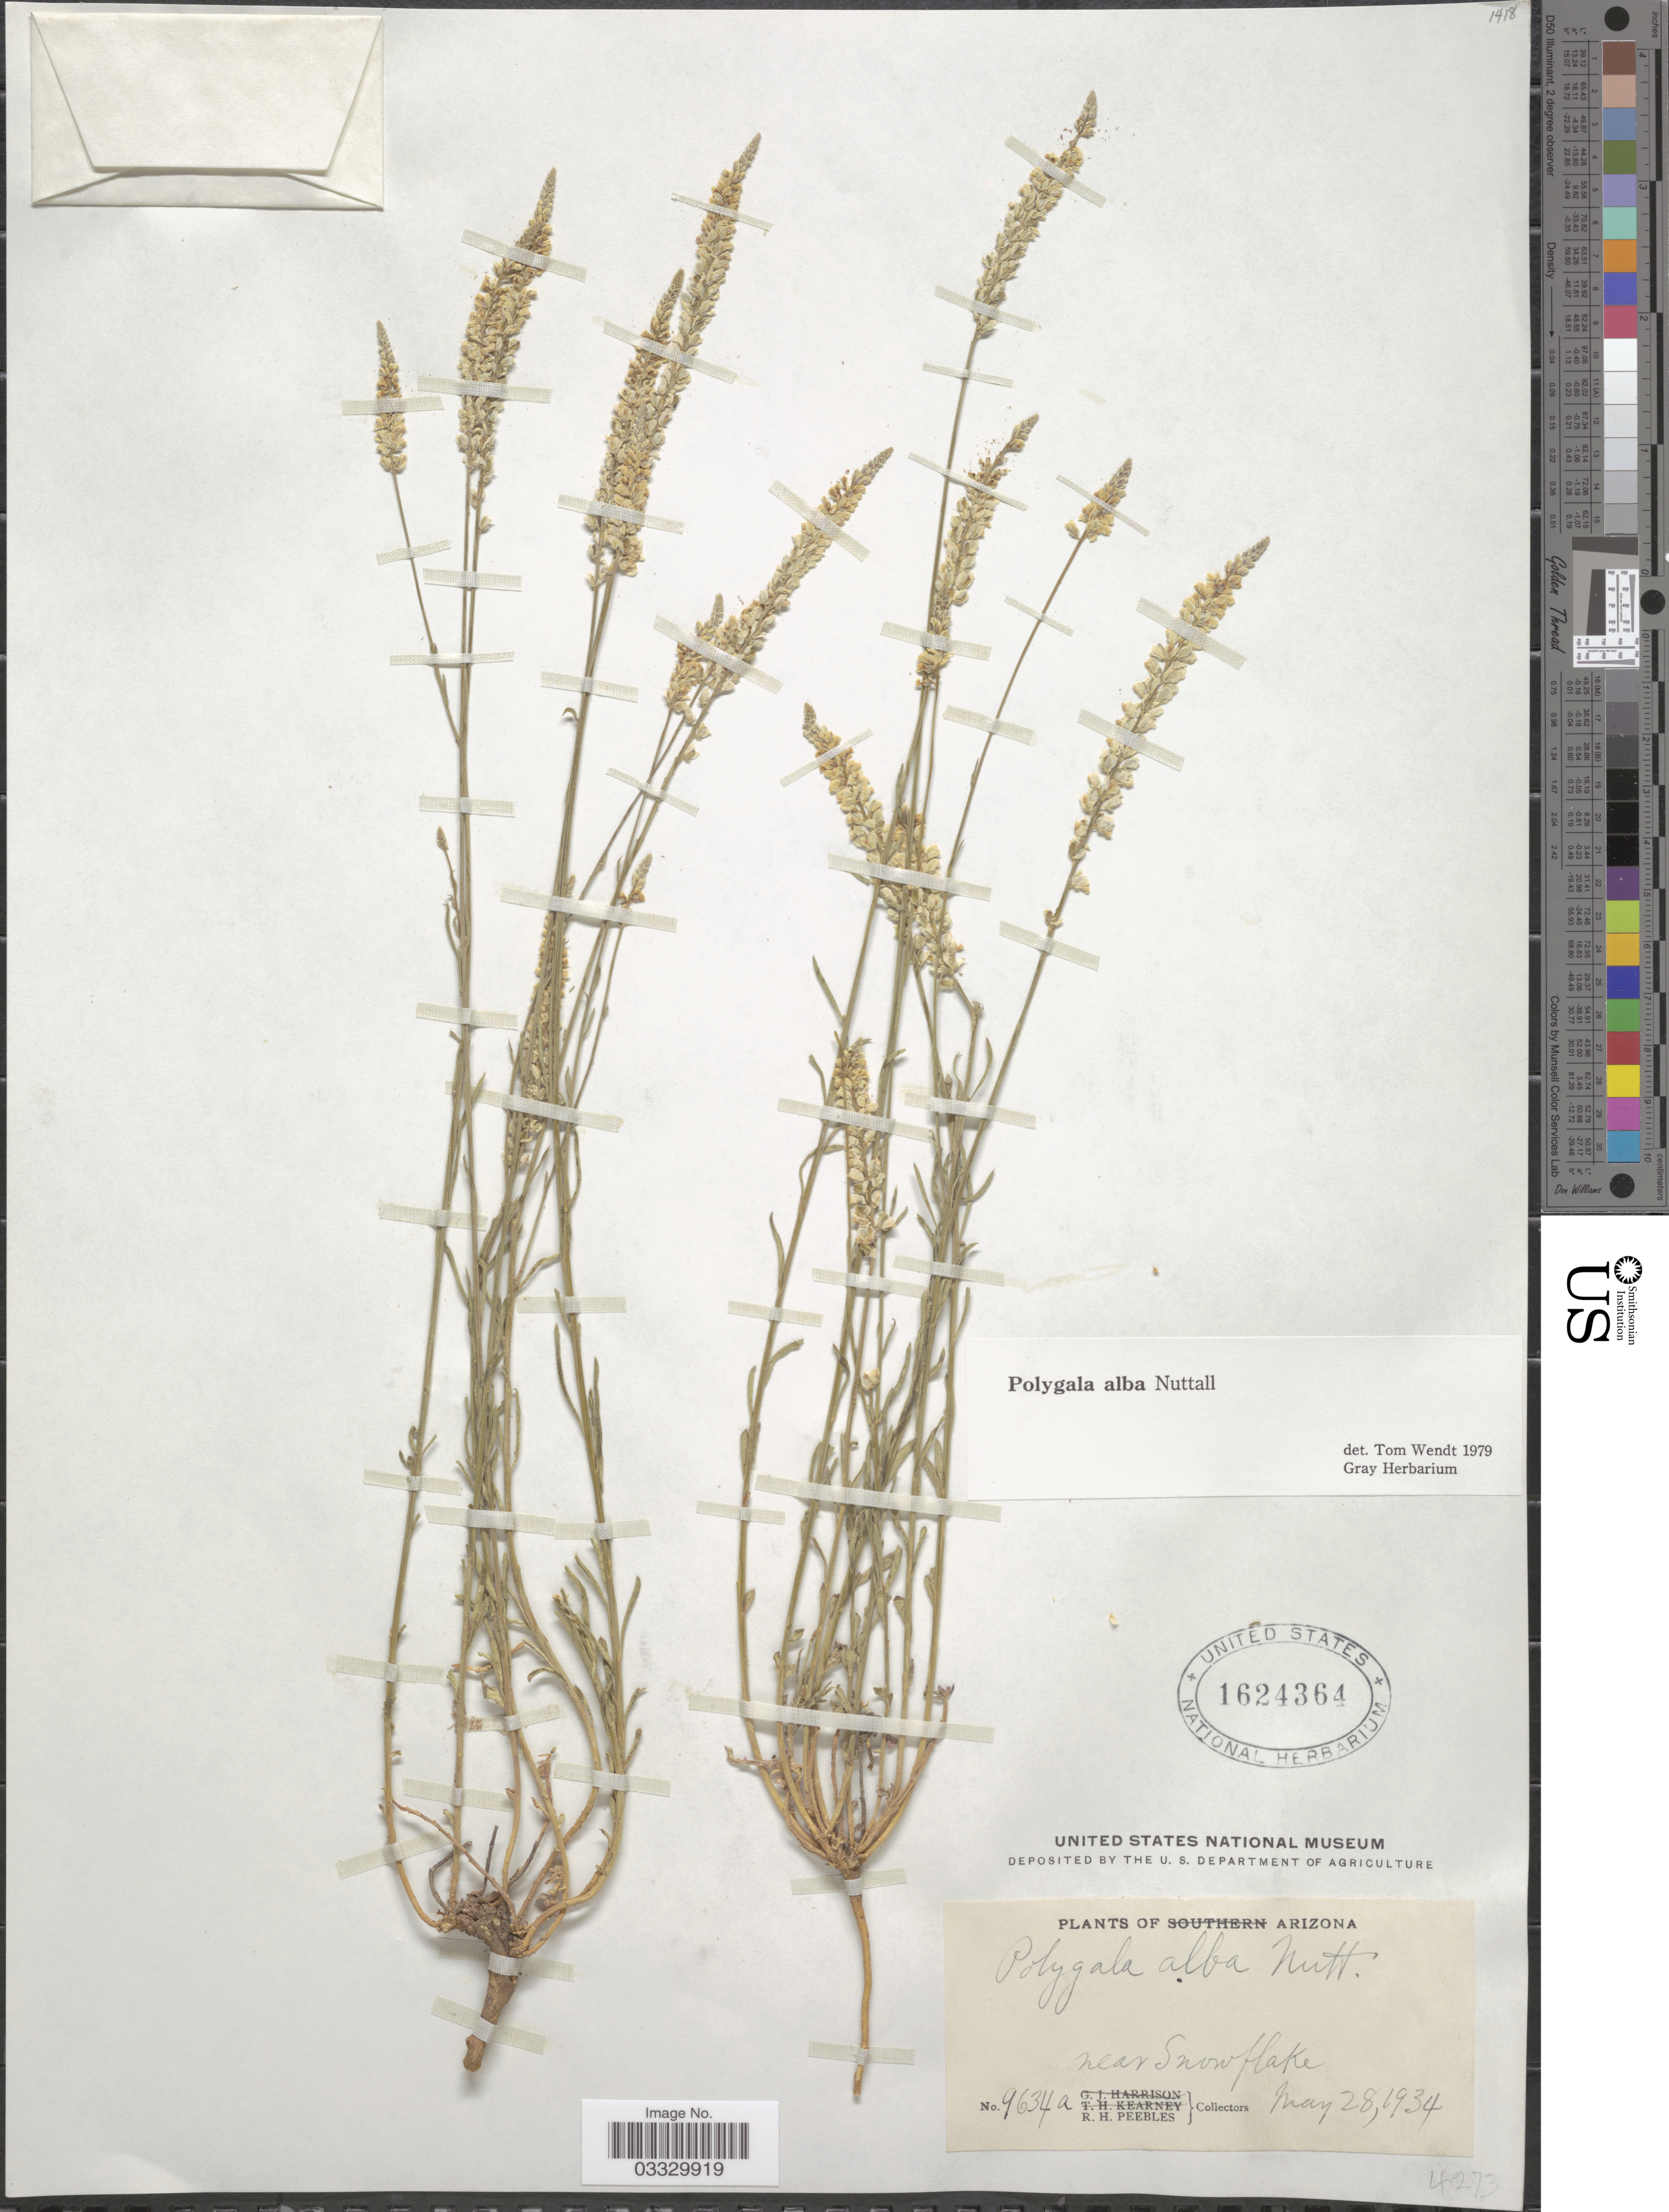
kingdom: Plantae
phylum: Tracheophyta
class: Magnoliopsida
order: Fabales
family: Polygalaceae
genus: Polygala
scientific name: Polygala alba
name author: Nutt.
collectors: R. H. Peebles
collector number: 9634a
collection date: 1934-05-28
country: United States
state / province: Arizona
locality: Near Snowflake.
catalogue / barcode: US 1624364